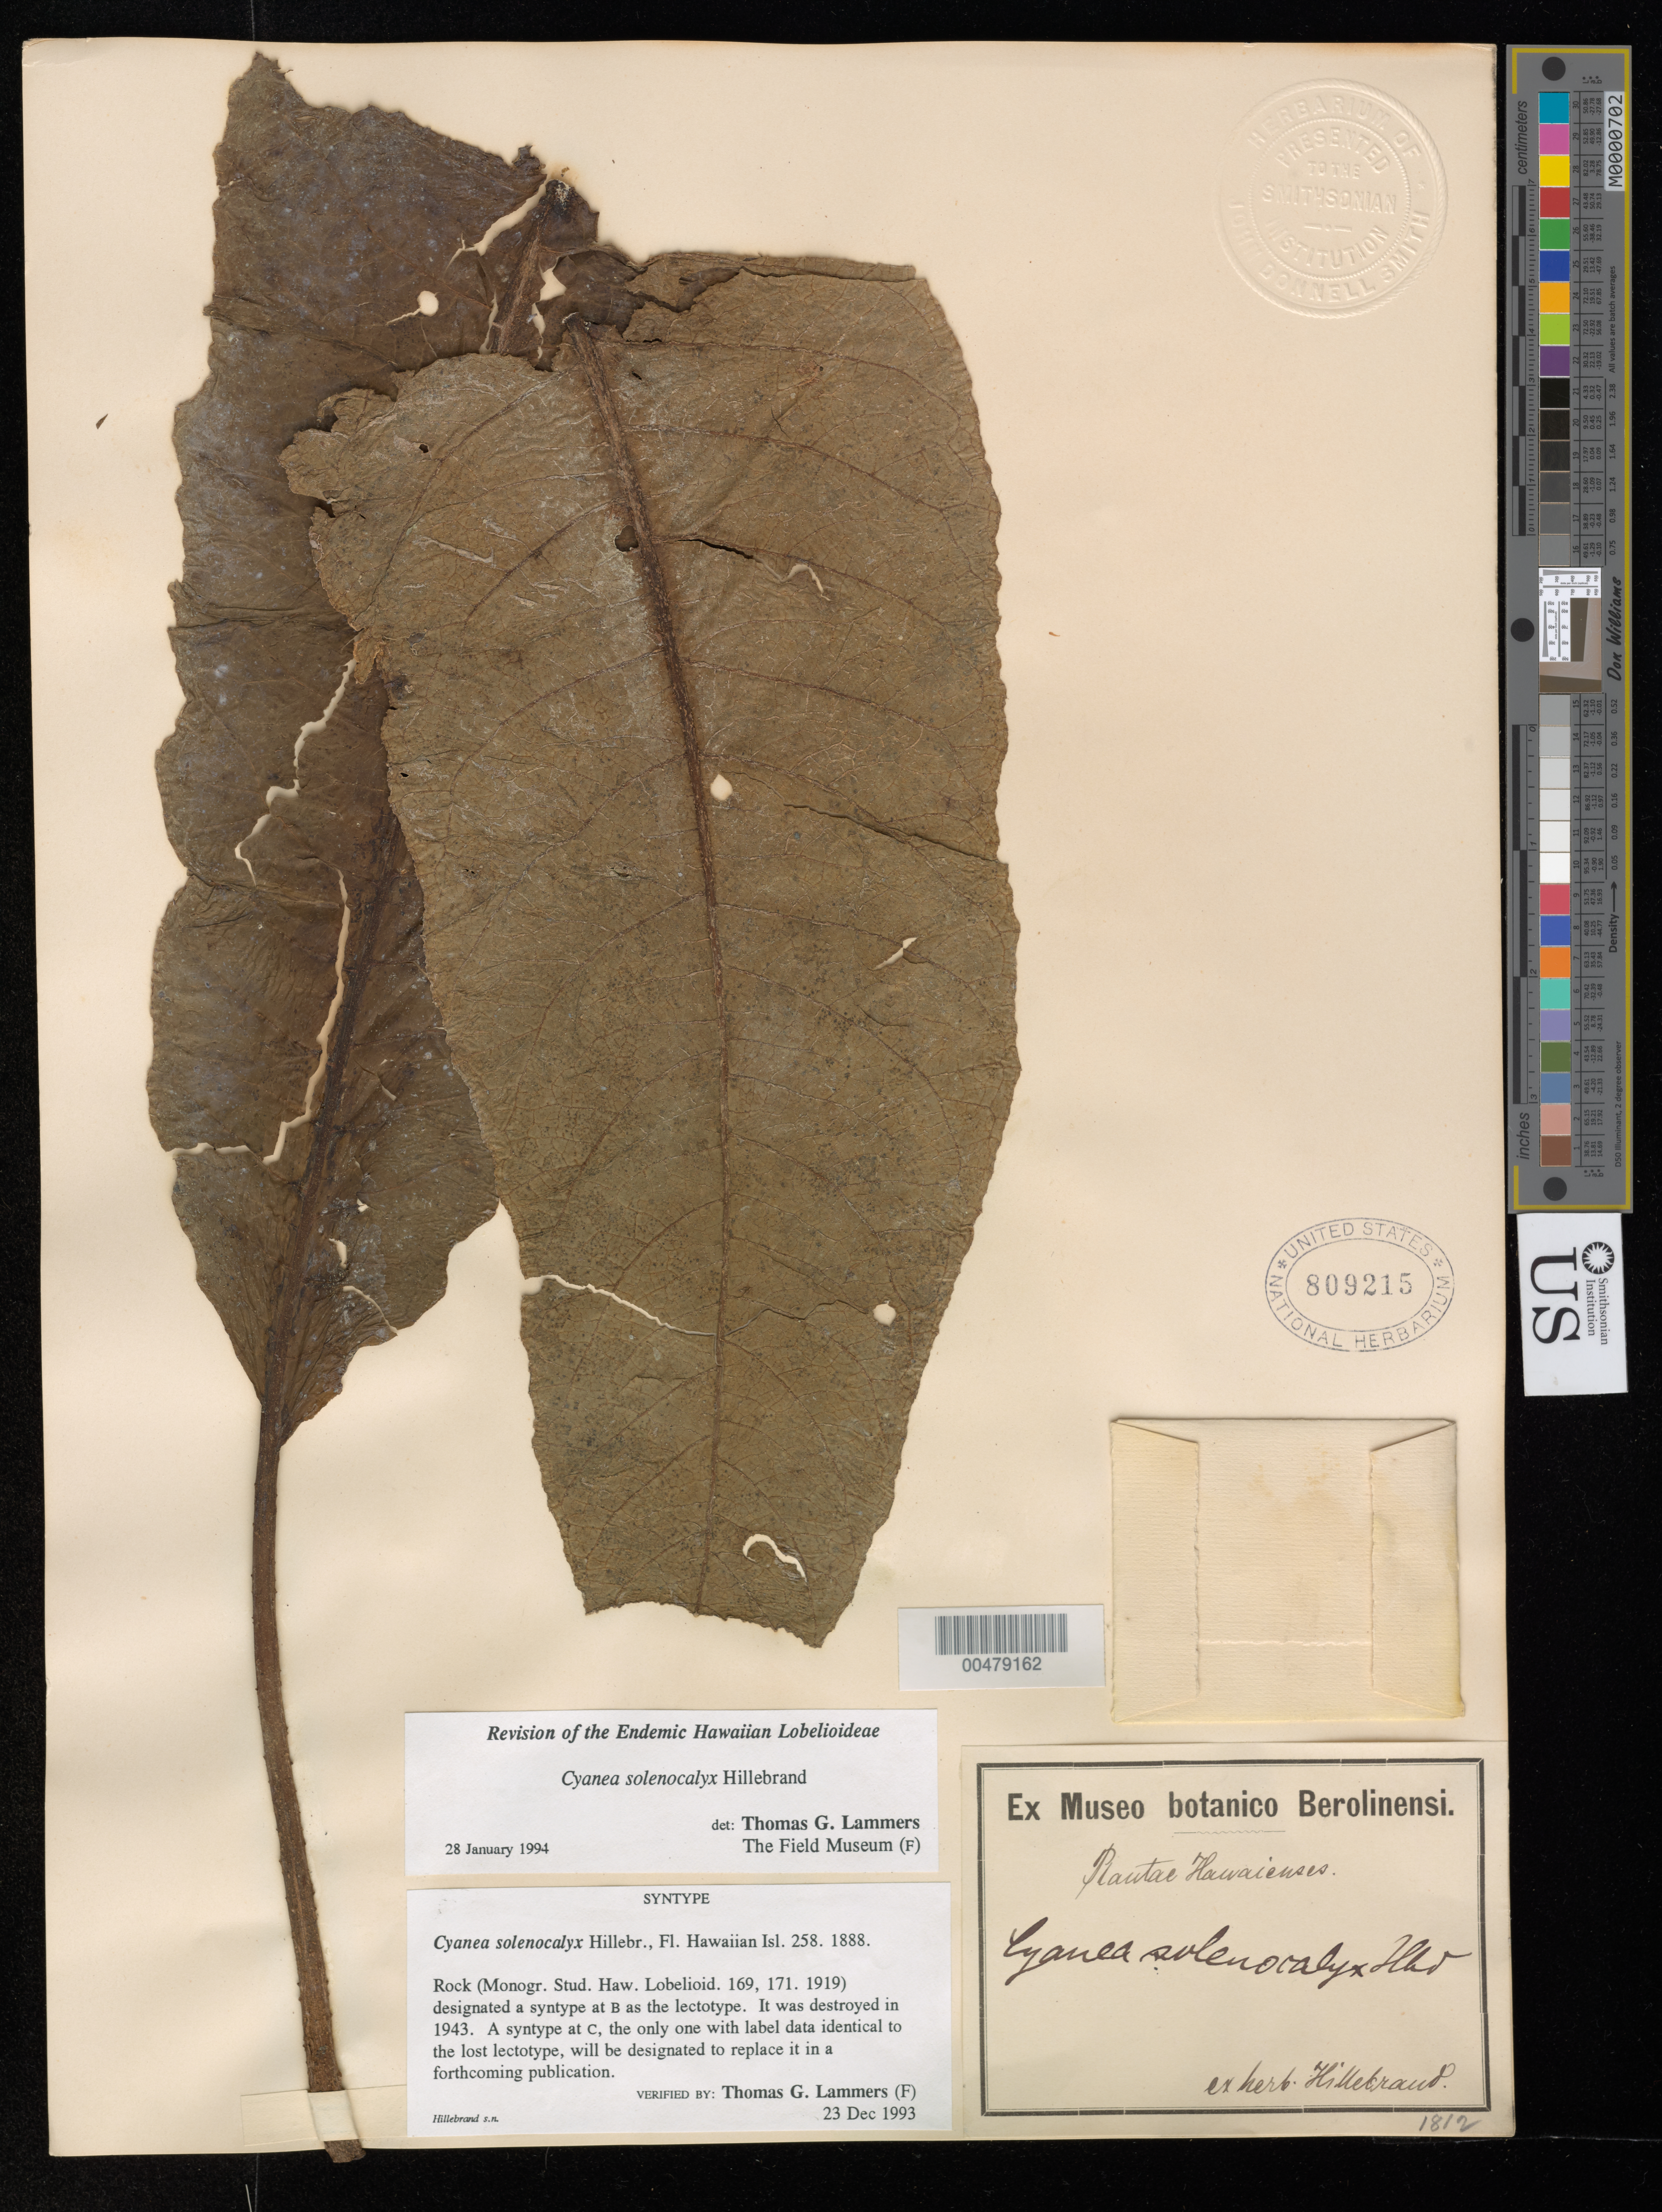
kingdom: Plantae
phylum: Tracheophyta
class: Magnoliopsida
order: Asterales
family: Campanulaceae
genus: Cyanea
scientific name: Cyanea solenocalyx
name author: Hillebr.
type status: Syntype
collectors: W. Hillebrand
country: United States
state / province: Hawaii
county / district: Maui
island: Maui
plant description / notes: "Syntype: Rock (Monogr. Stud. Haw. Lobelioid. 169, 171. 1919) designated a syntype at B as the lectotype. It was destroyed in 1943. A syntype at C, the only one with label data identical to the lost lectotype, will be designated to replace it in a forthcoming publication. Verified by Thomas G. Lammers (F), 23 Dec 1993."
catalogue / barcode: US 809215